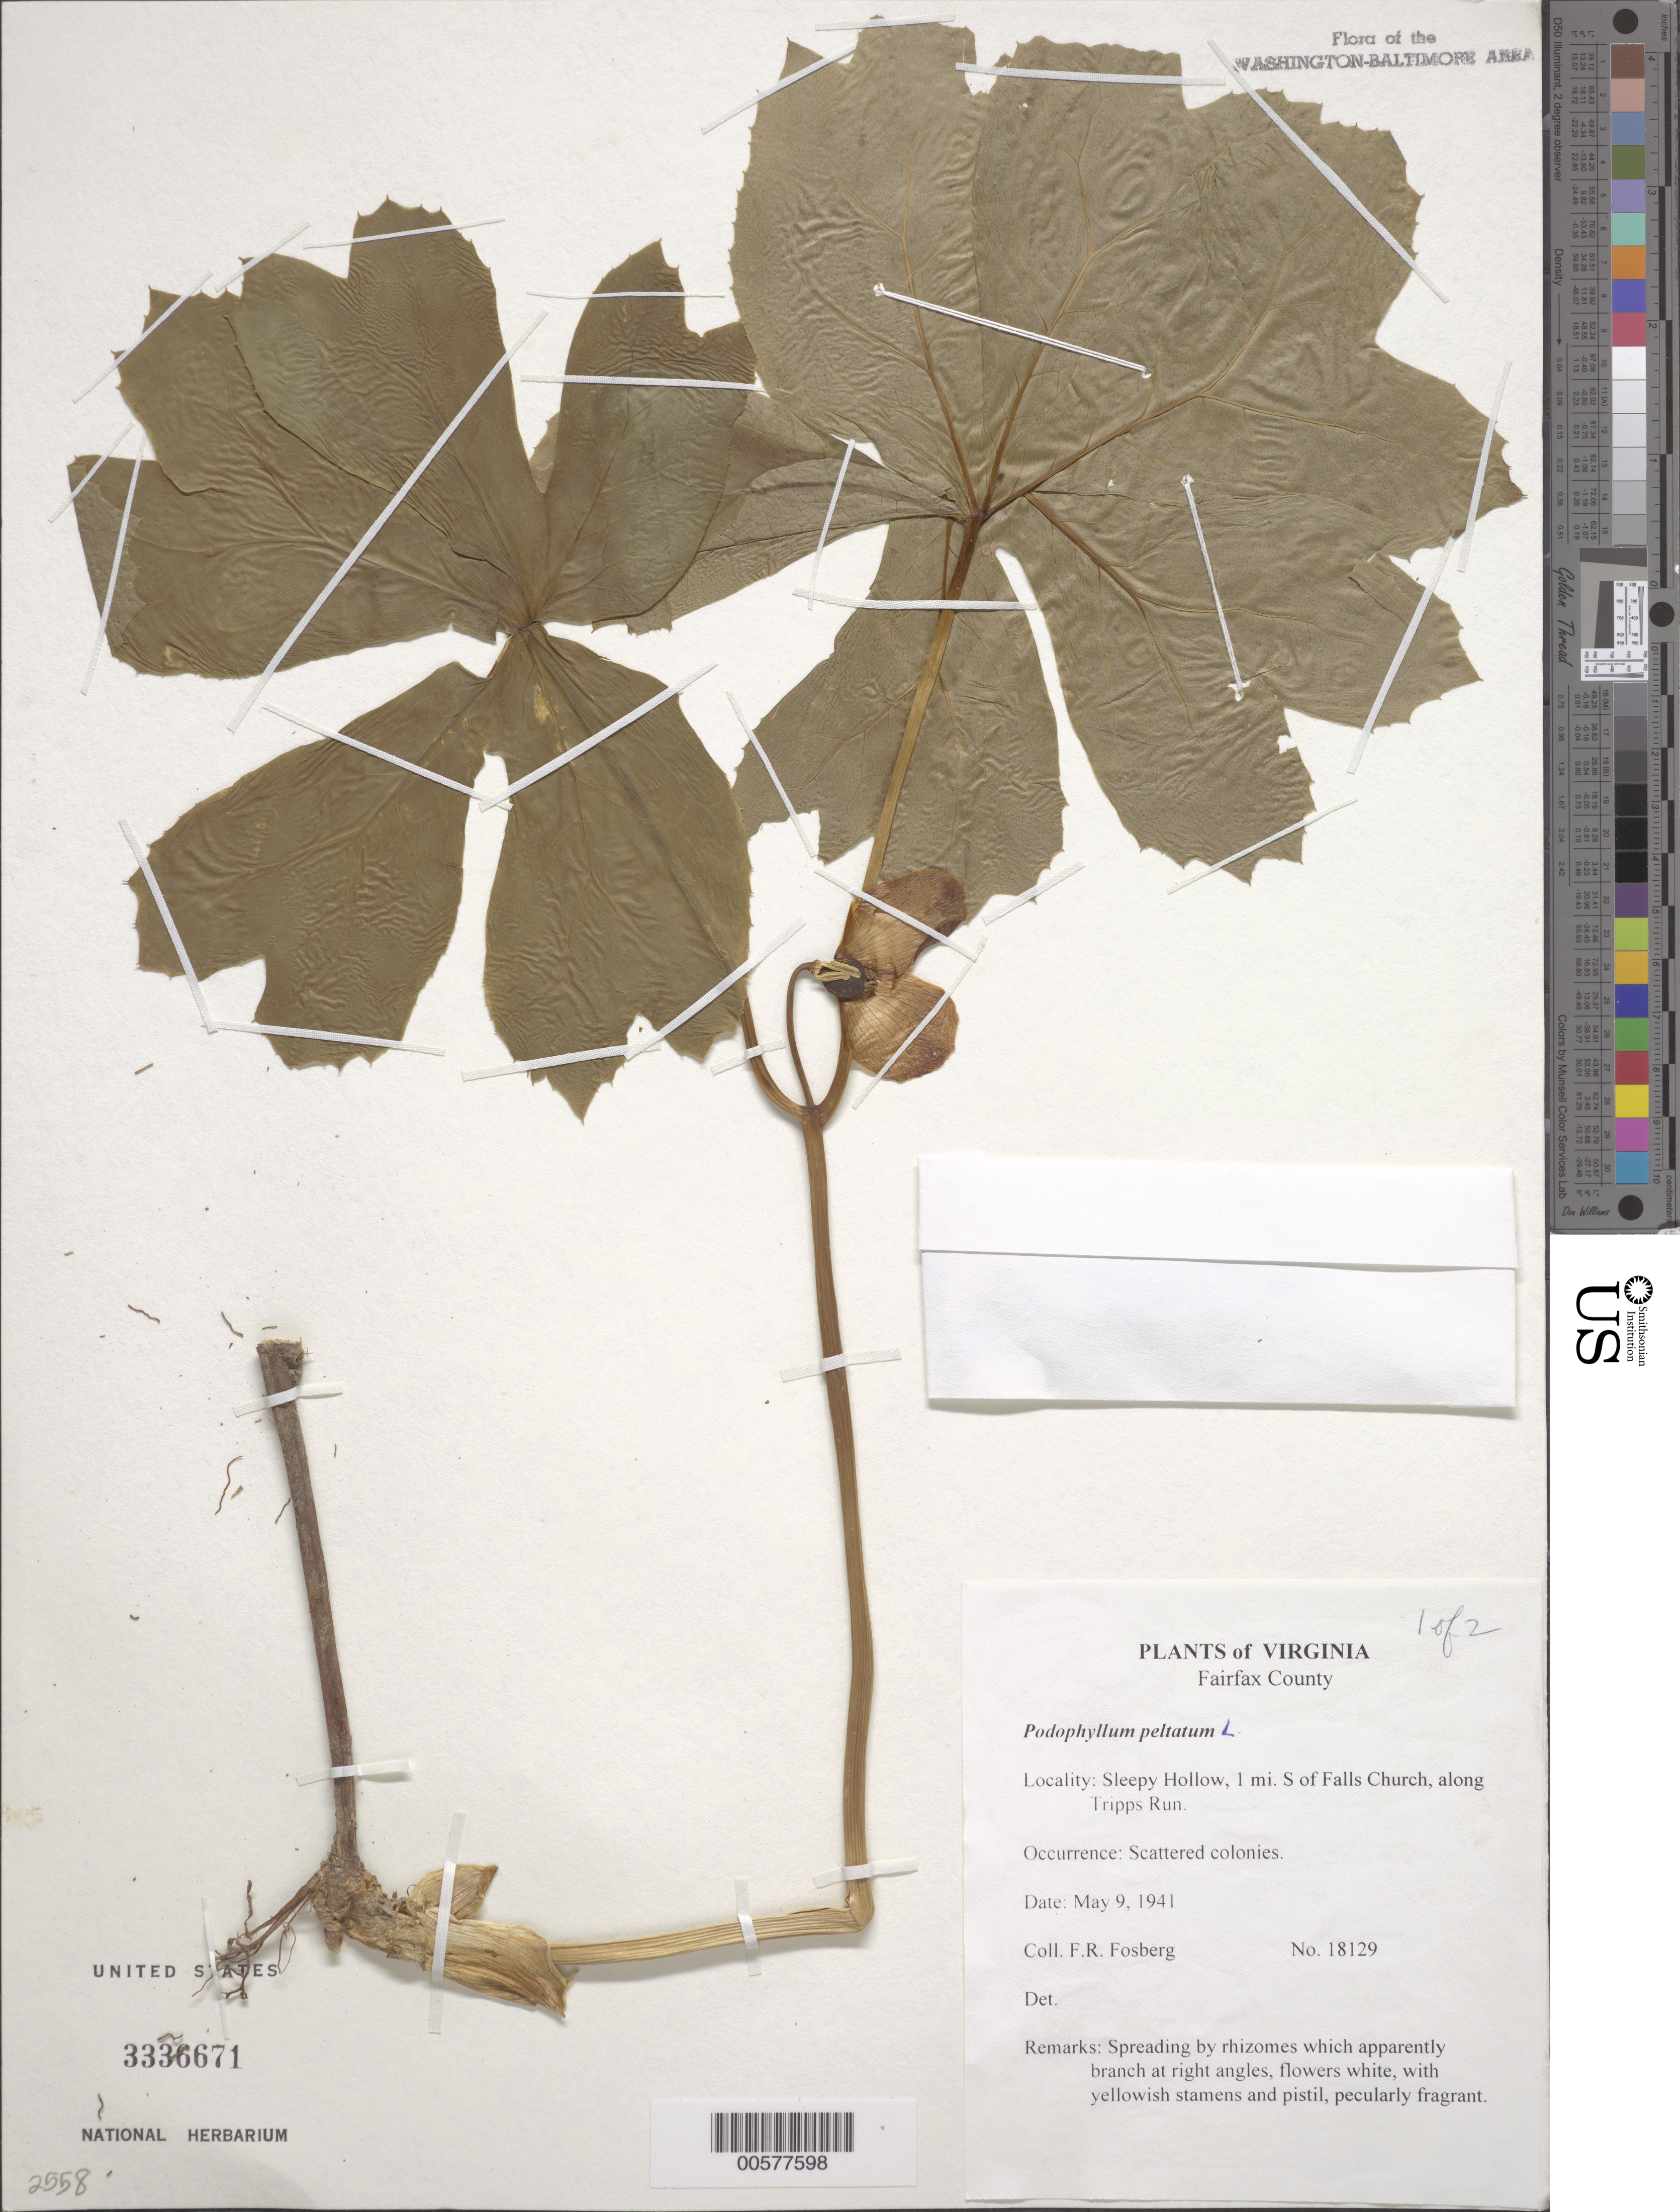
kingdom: Plantae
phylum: Tracheophyta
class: Magnoliopsida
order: Ranunculales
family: Berberidaceae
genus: Podophyllum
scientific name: Podophyllum peltatum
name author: L.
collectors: F. R. Fosberg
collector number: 18129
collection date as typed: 09 May 1941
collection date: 1941-05-09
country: United States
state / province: Virginia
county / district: Fairfax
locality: Sleepy Hollow, 1 mi. S of Falls Church, along Tripps Run.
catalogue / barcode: US 3336671